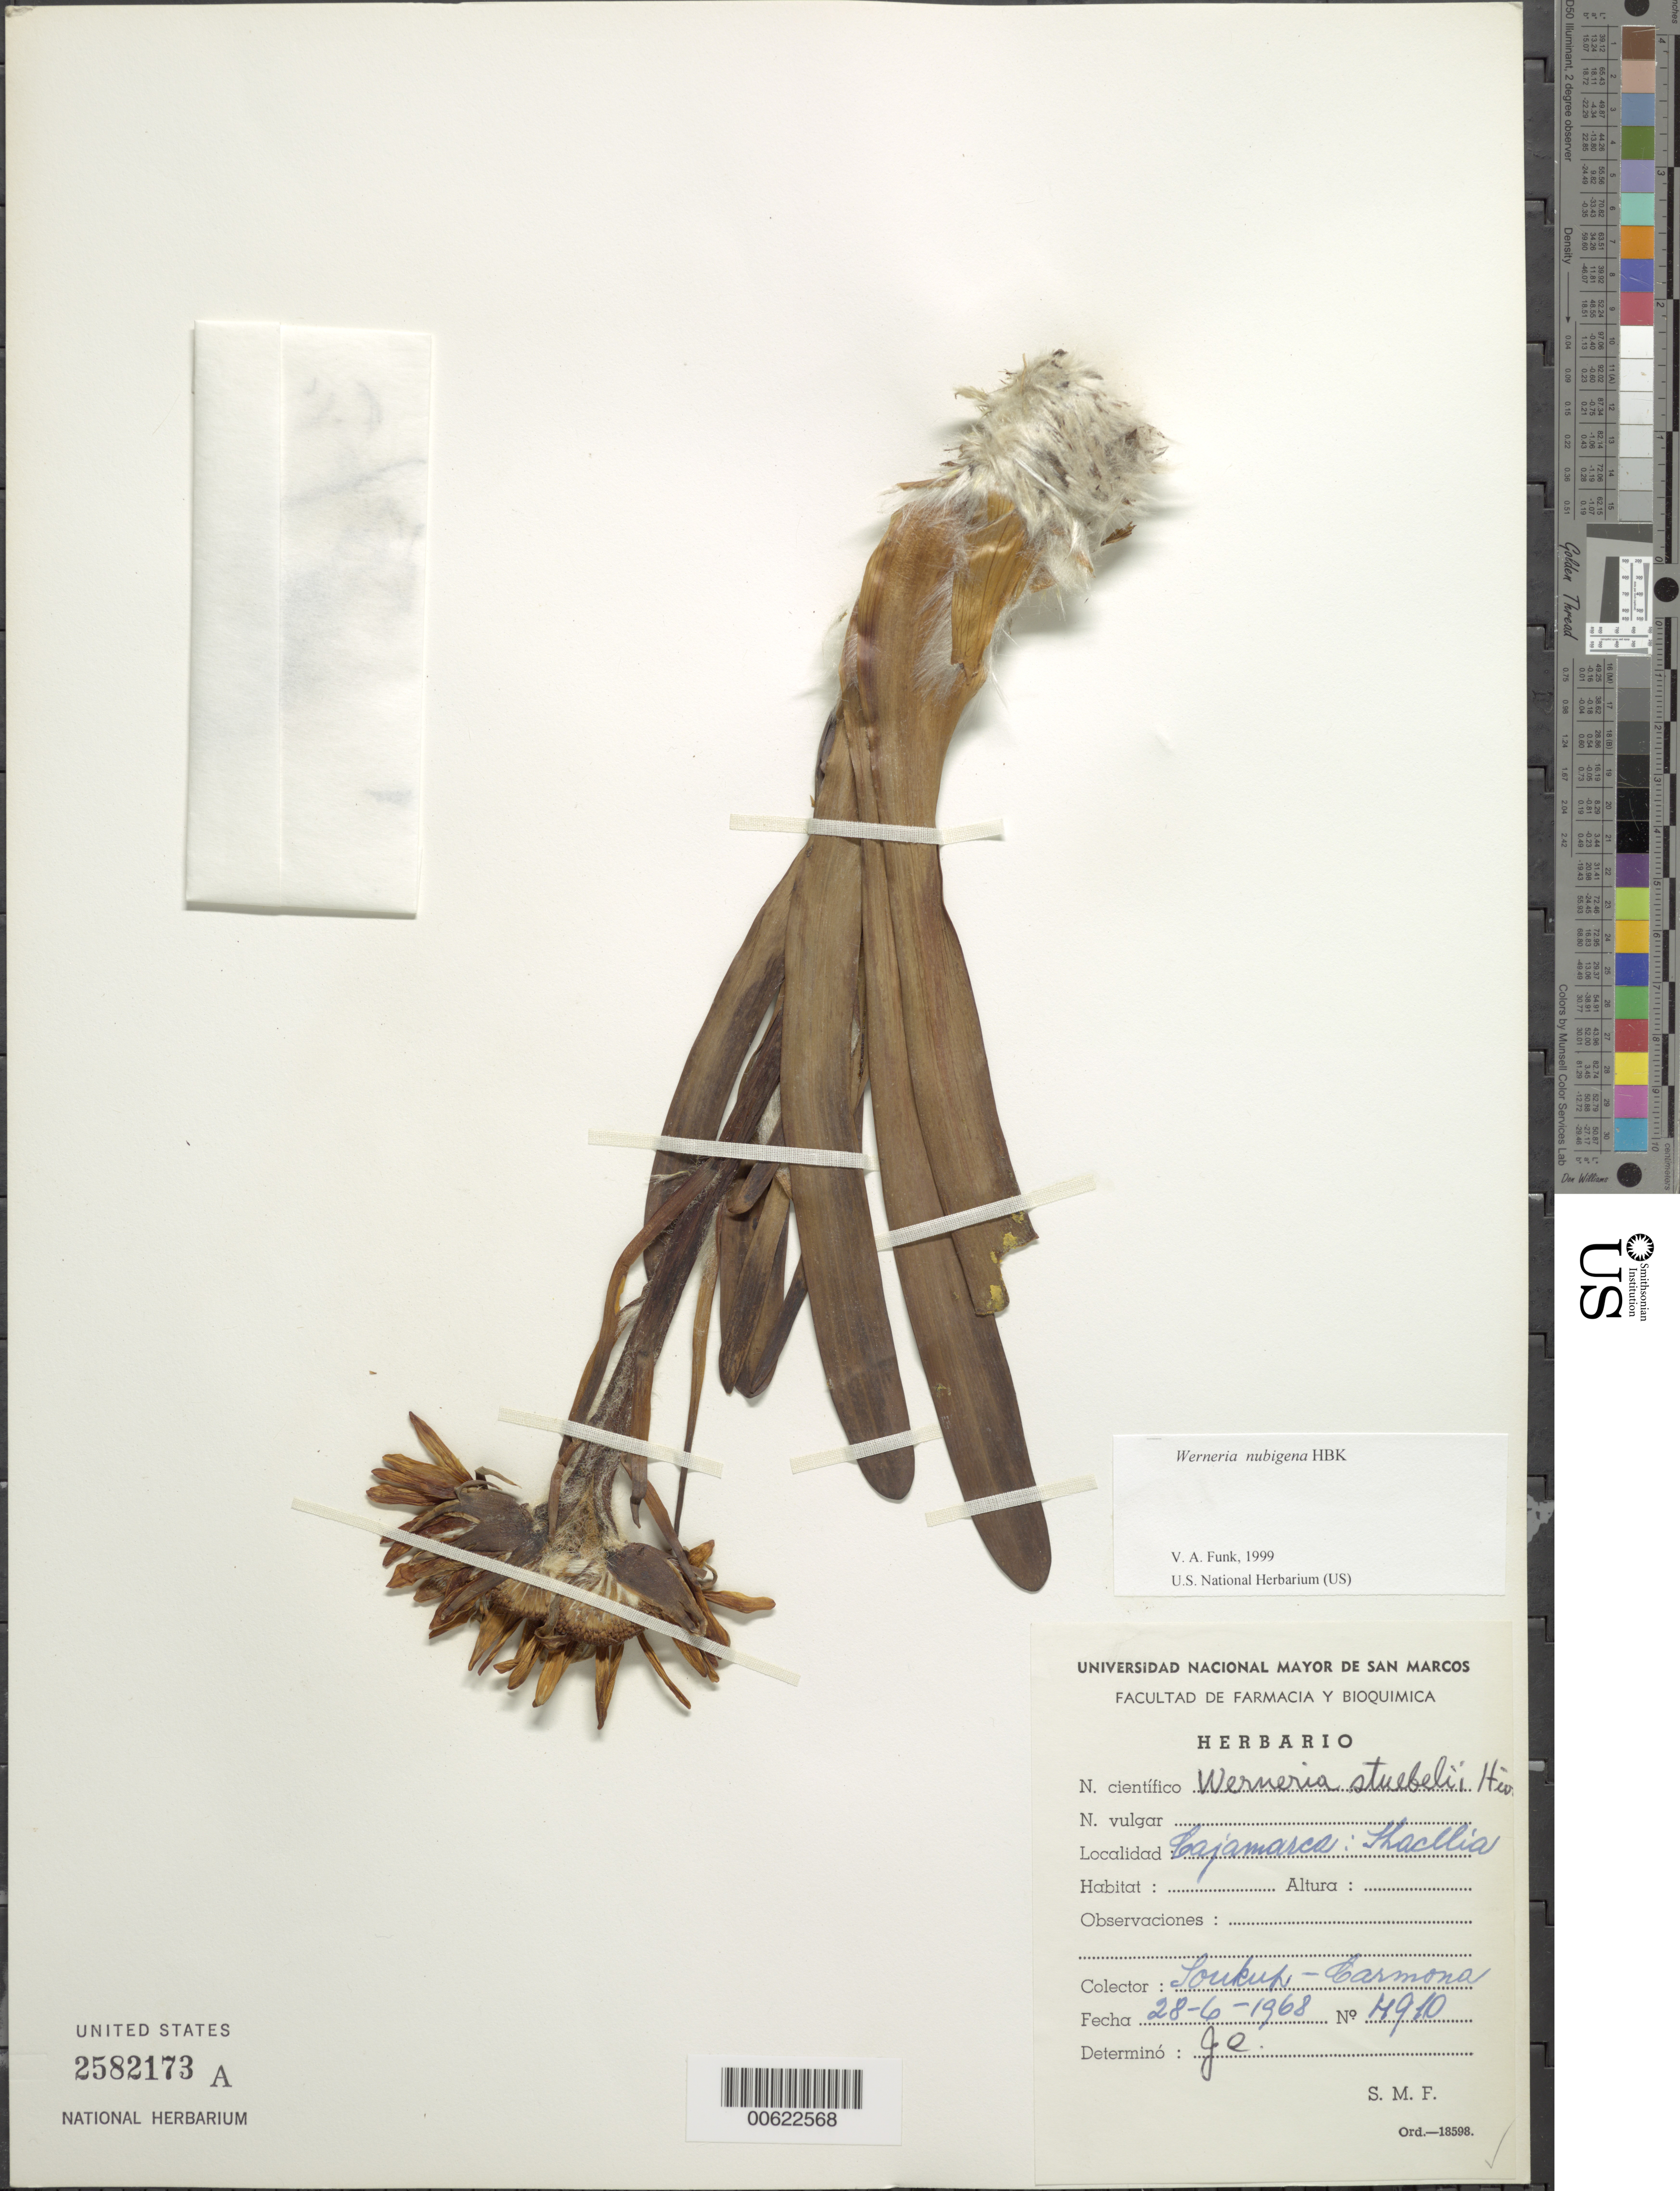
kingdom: Plantae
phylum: Tracheophyta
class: Magnoliopsida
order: Asterales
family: Asteraceae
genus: Werneria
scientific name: Werneria nubigena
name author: Kunth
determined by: Funk, Vicki A., (BOT), Smithsonian Institution - National Museum of Natural History (UNITED STATES)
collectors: J. J. Soukup & Carmona, --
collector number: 4910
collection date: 1968-06-28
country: Peru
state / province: Cajamarca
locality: Shaclia or Thaclia? [sic, i can't read label]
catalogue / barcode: US 2582173A